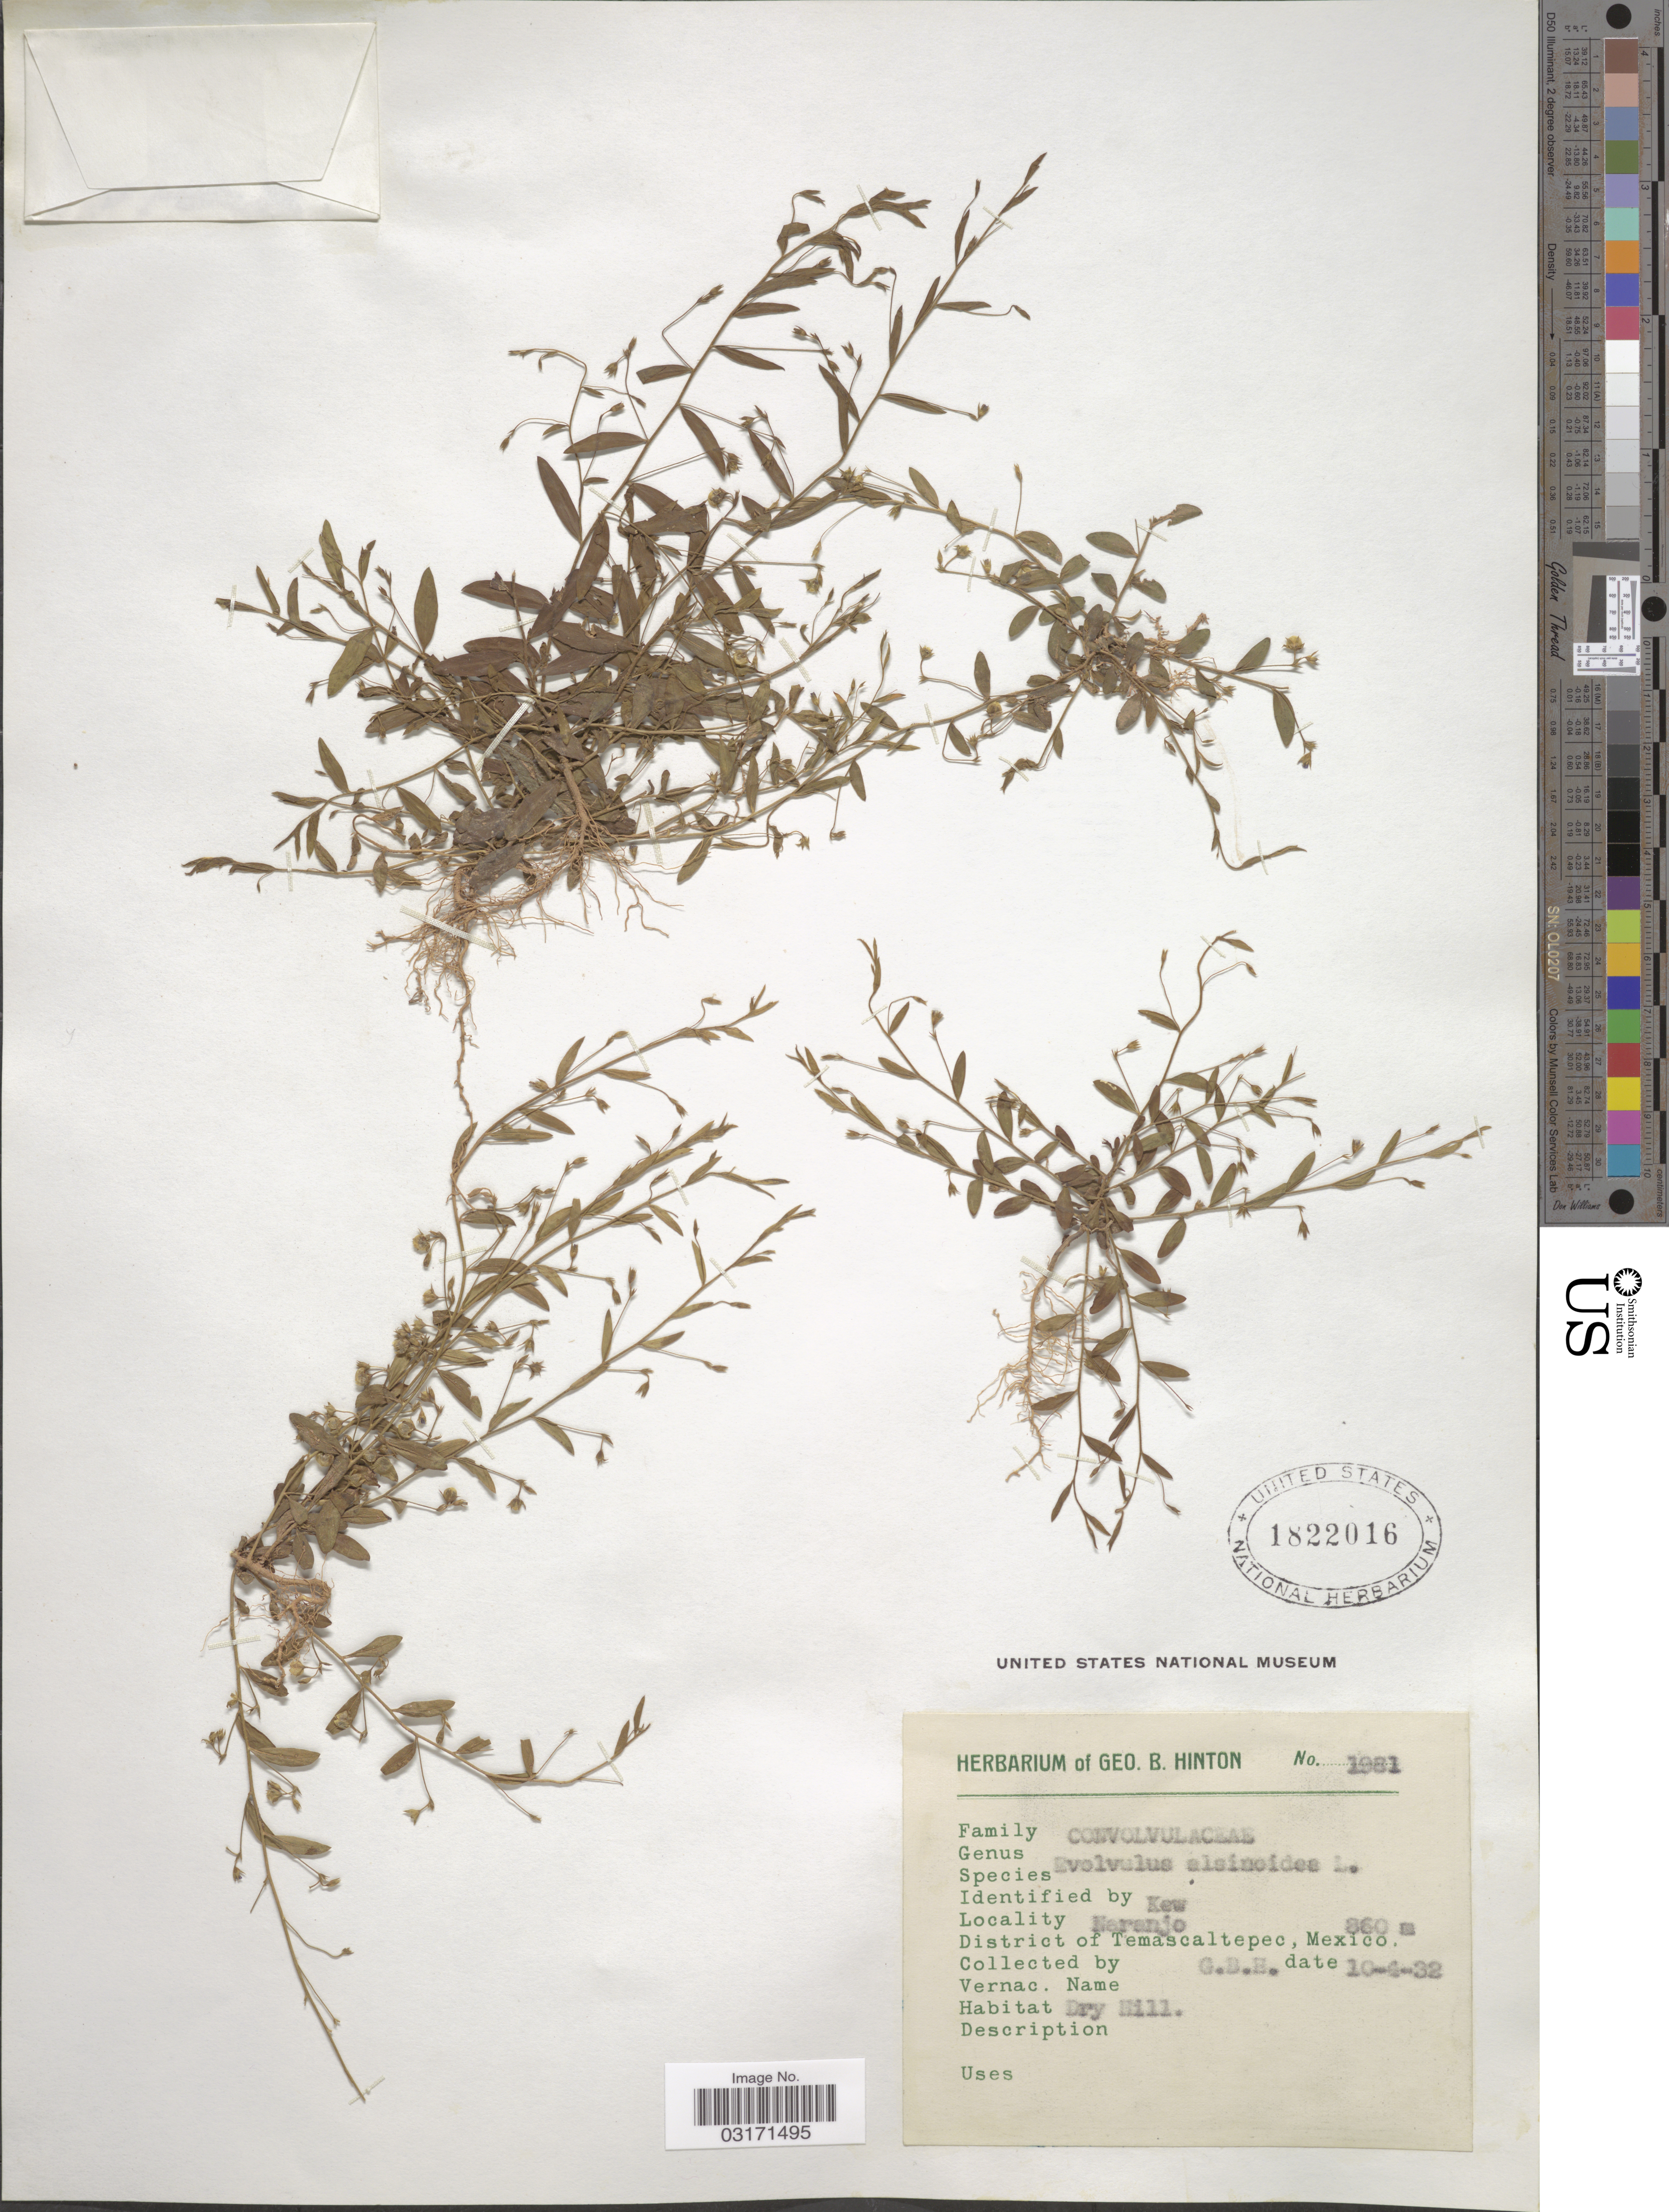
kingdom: Plantae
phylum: Tracheophyta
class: Magnoliopsida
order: Solanales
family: Convolvulaceae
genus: Evolvulus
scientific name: Evolvulus alsinoides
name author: (L.) L.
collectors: G. B. Hinton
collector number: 1981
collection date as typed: Transcribed d/m/y: 10/4/32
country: Mexico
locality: Naranjo, District of Temascaltepec, Mexico.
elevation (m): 860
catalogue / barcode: US 1822016